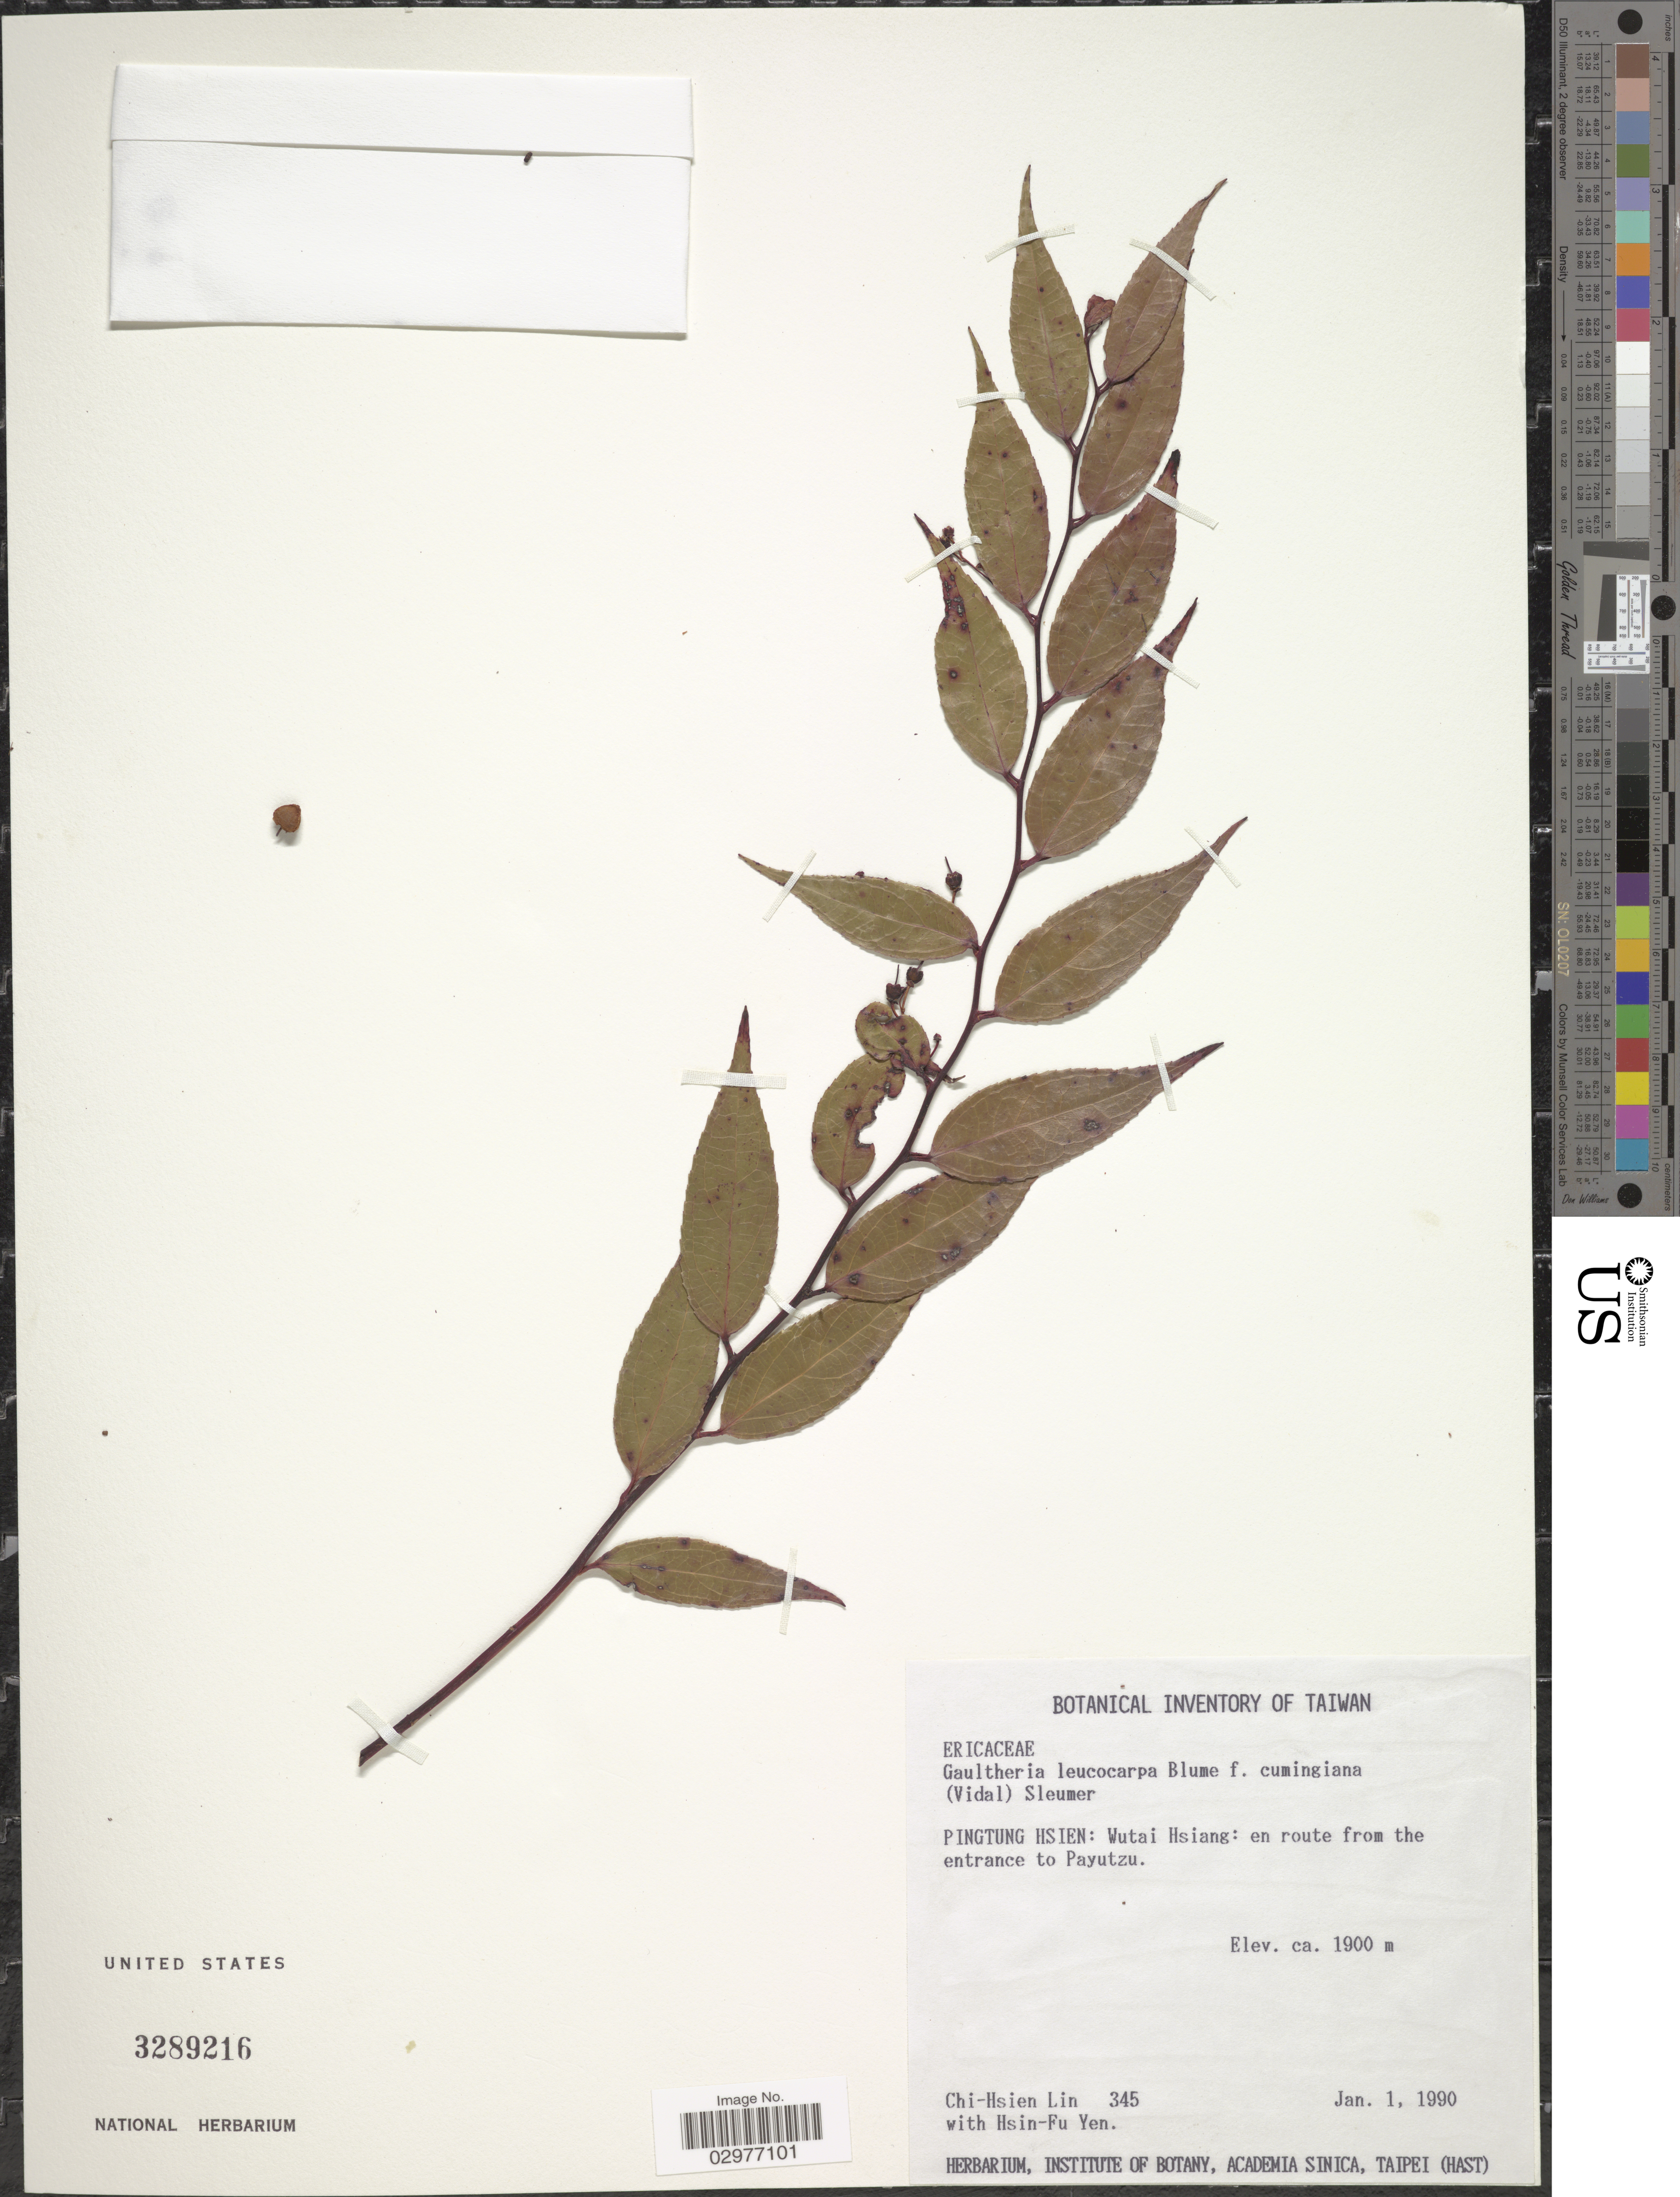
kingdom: Plantae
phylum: Tracheophyta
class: Magnoliopsida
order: Ericales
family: Ericaceae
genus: Gaultheria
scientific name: Gaultheria leucocarpa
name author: Blume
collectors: C. Lin & H. Yen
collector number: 345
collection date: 1990-01-01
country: Taiwan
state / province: Pingtung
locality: Pingtung Hsien: Wutai Hsiang: en route from the entrance to Payutzu.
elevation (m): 1900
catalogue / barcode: US 3289216